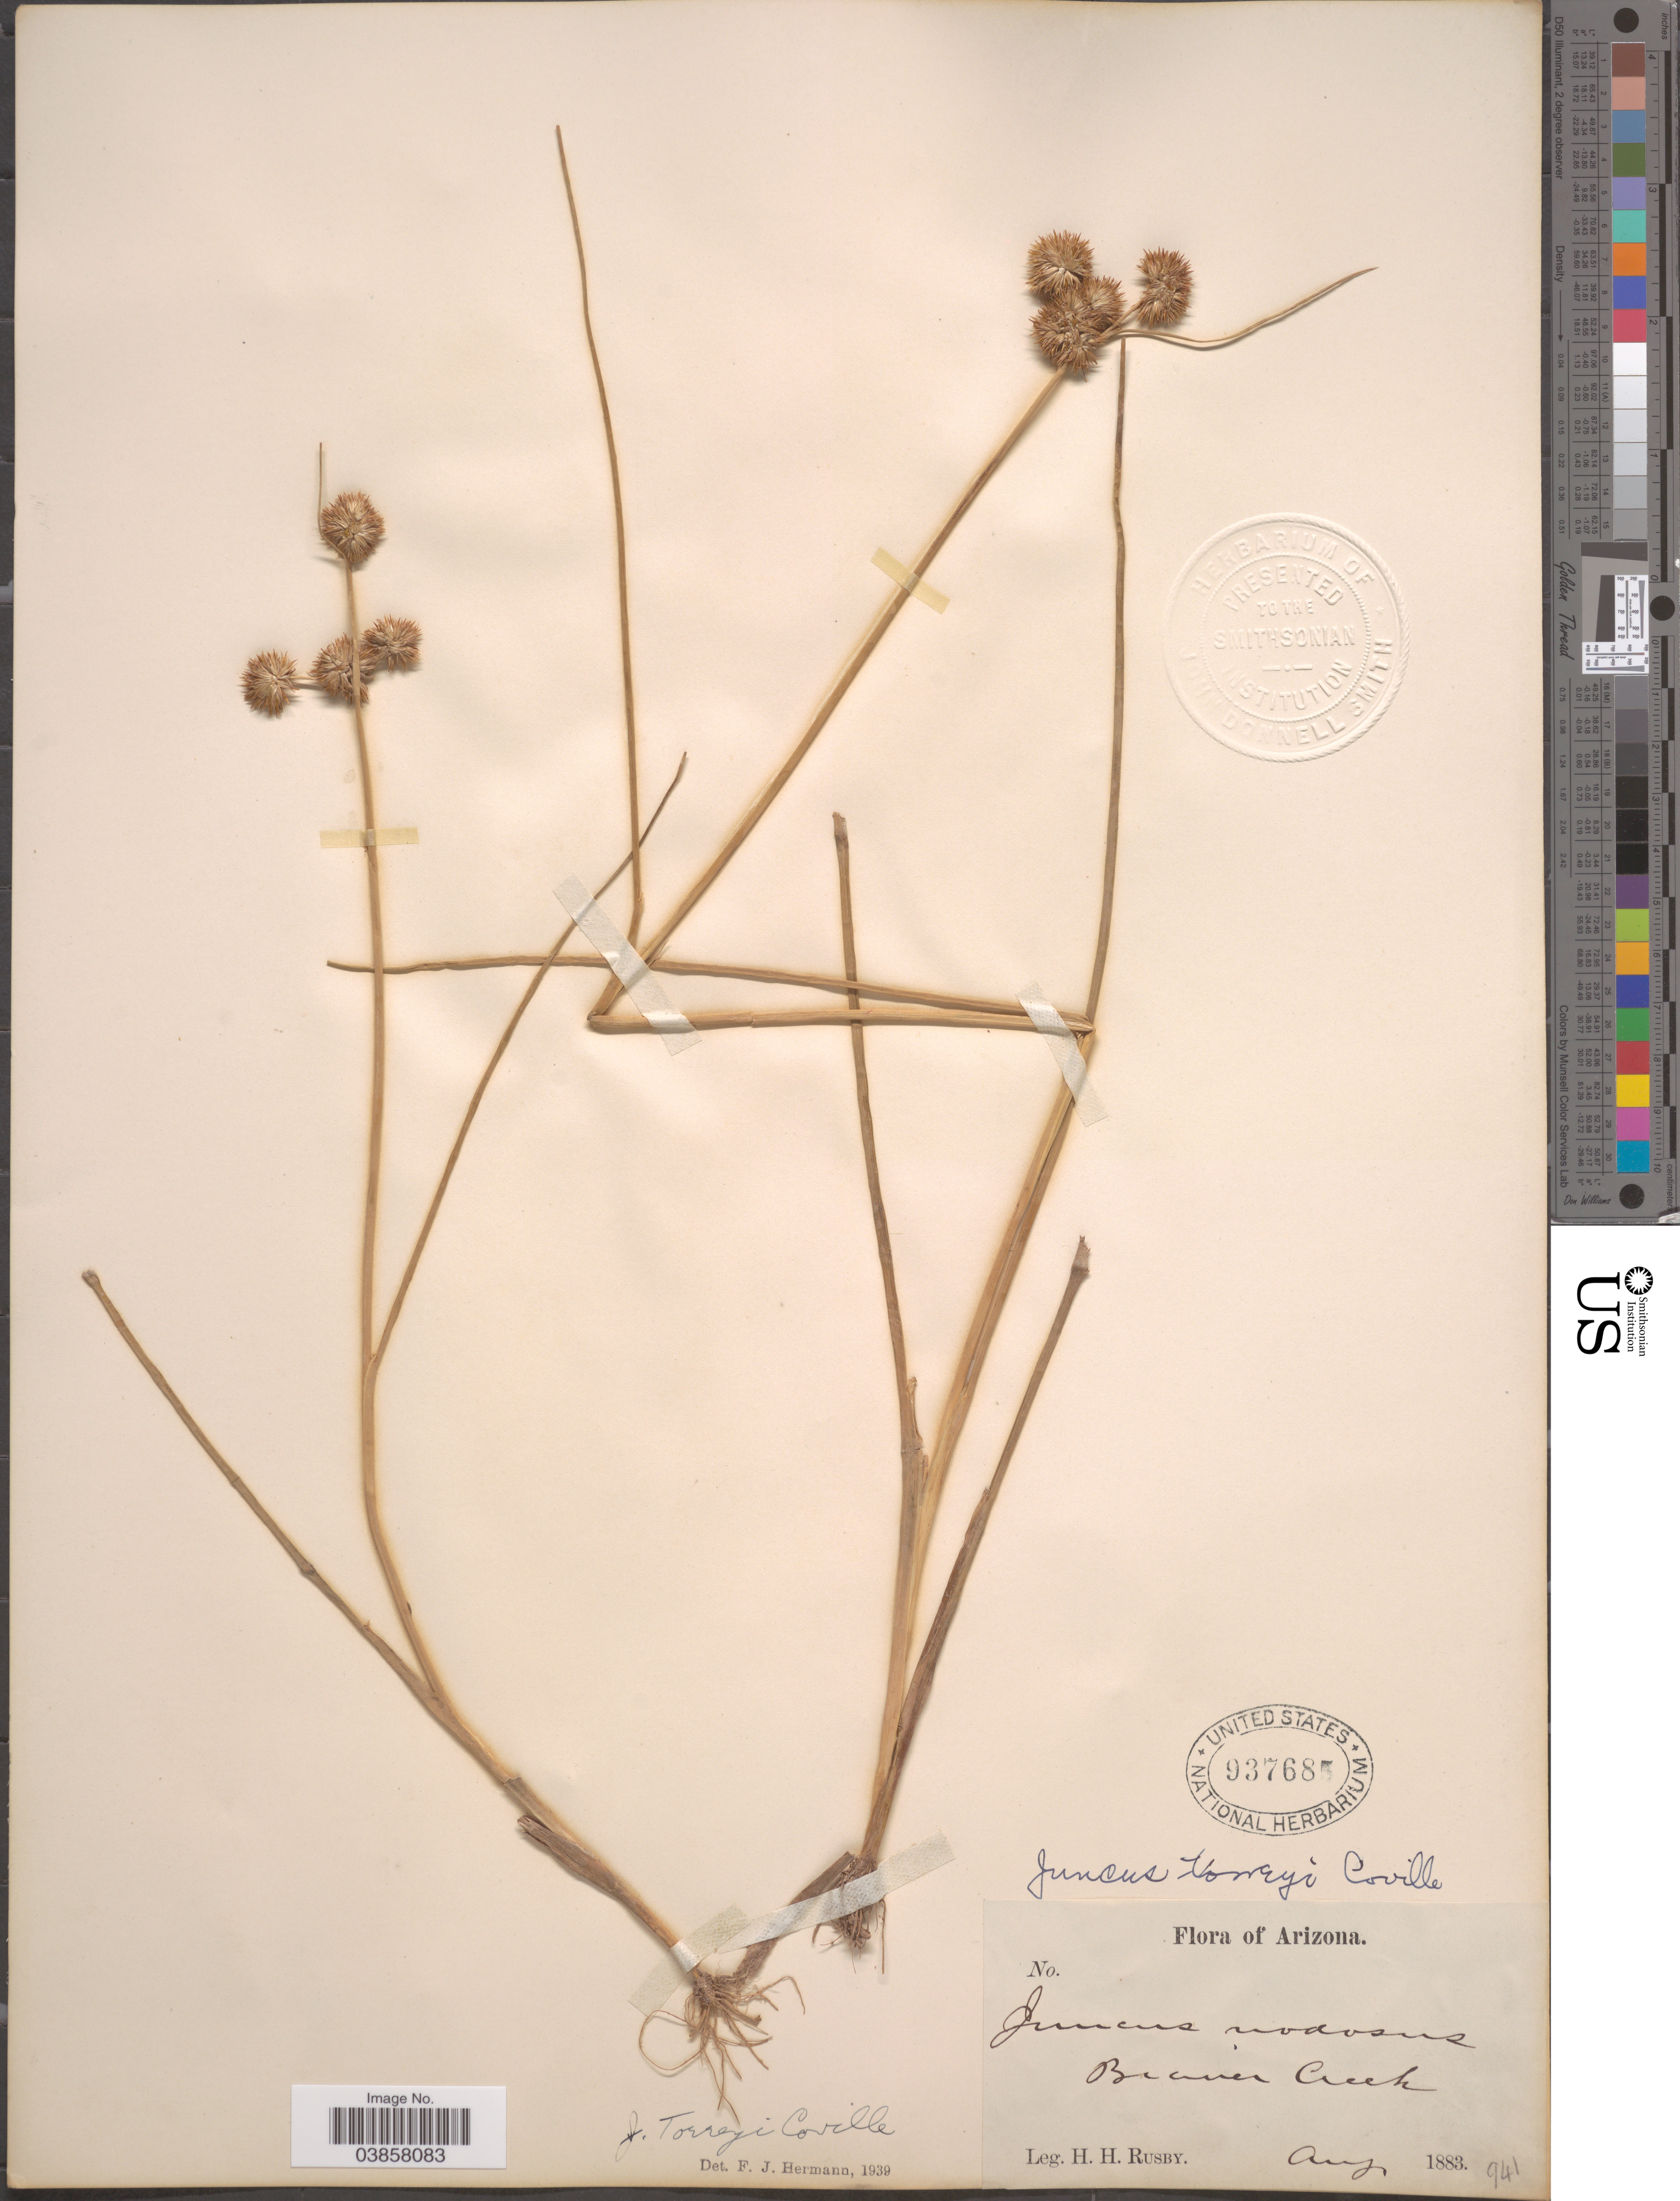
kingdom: Plantae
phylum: Tracheophyta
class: Liliopsida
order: Poales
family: Juncaceae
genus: Juncus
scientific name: Juncus torreyi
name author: Coville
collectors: H. H. Rusby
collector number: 941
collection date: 1883-08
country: United States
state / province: Arizona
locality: Beaver Creek.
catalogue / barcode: US 937685